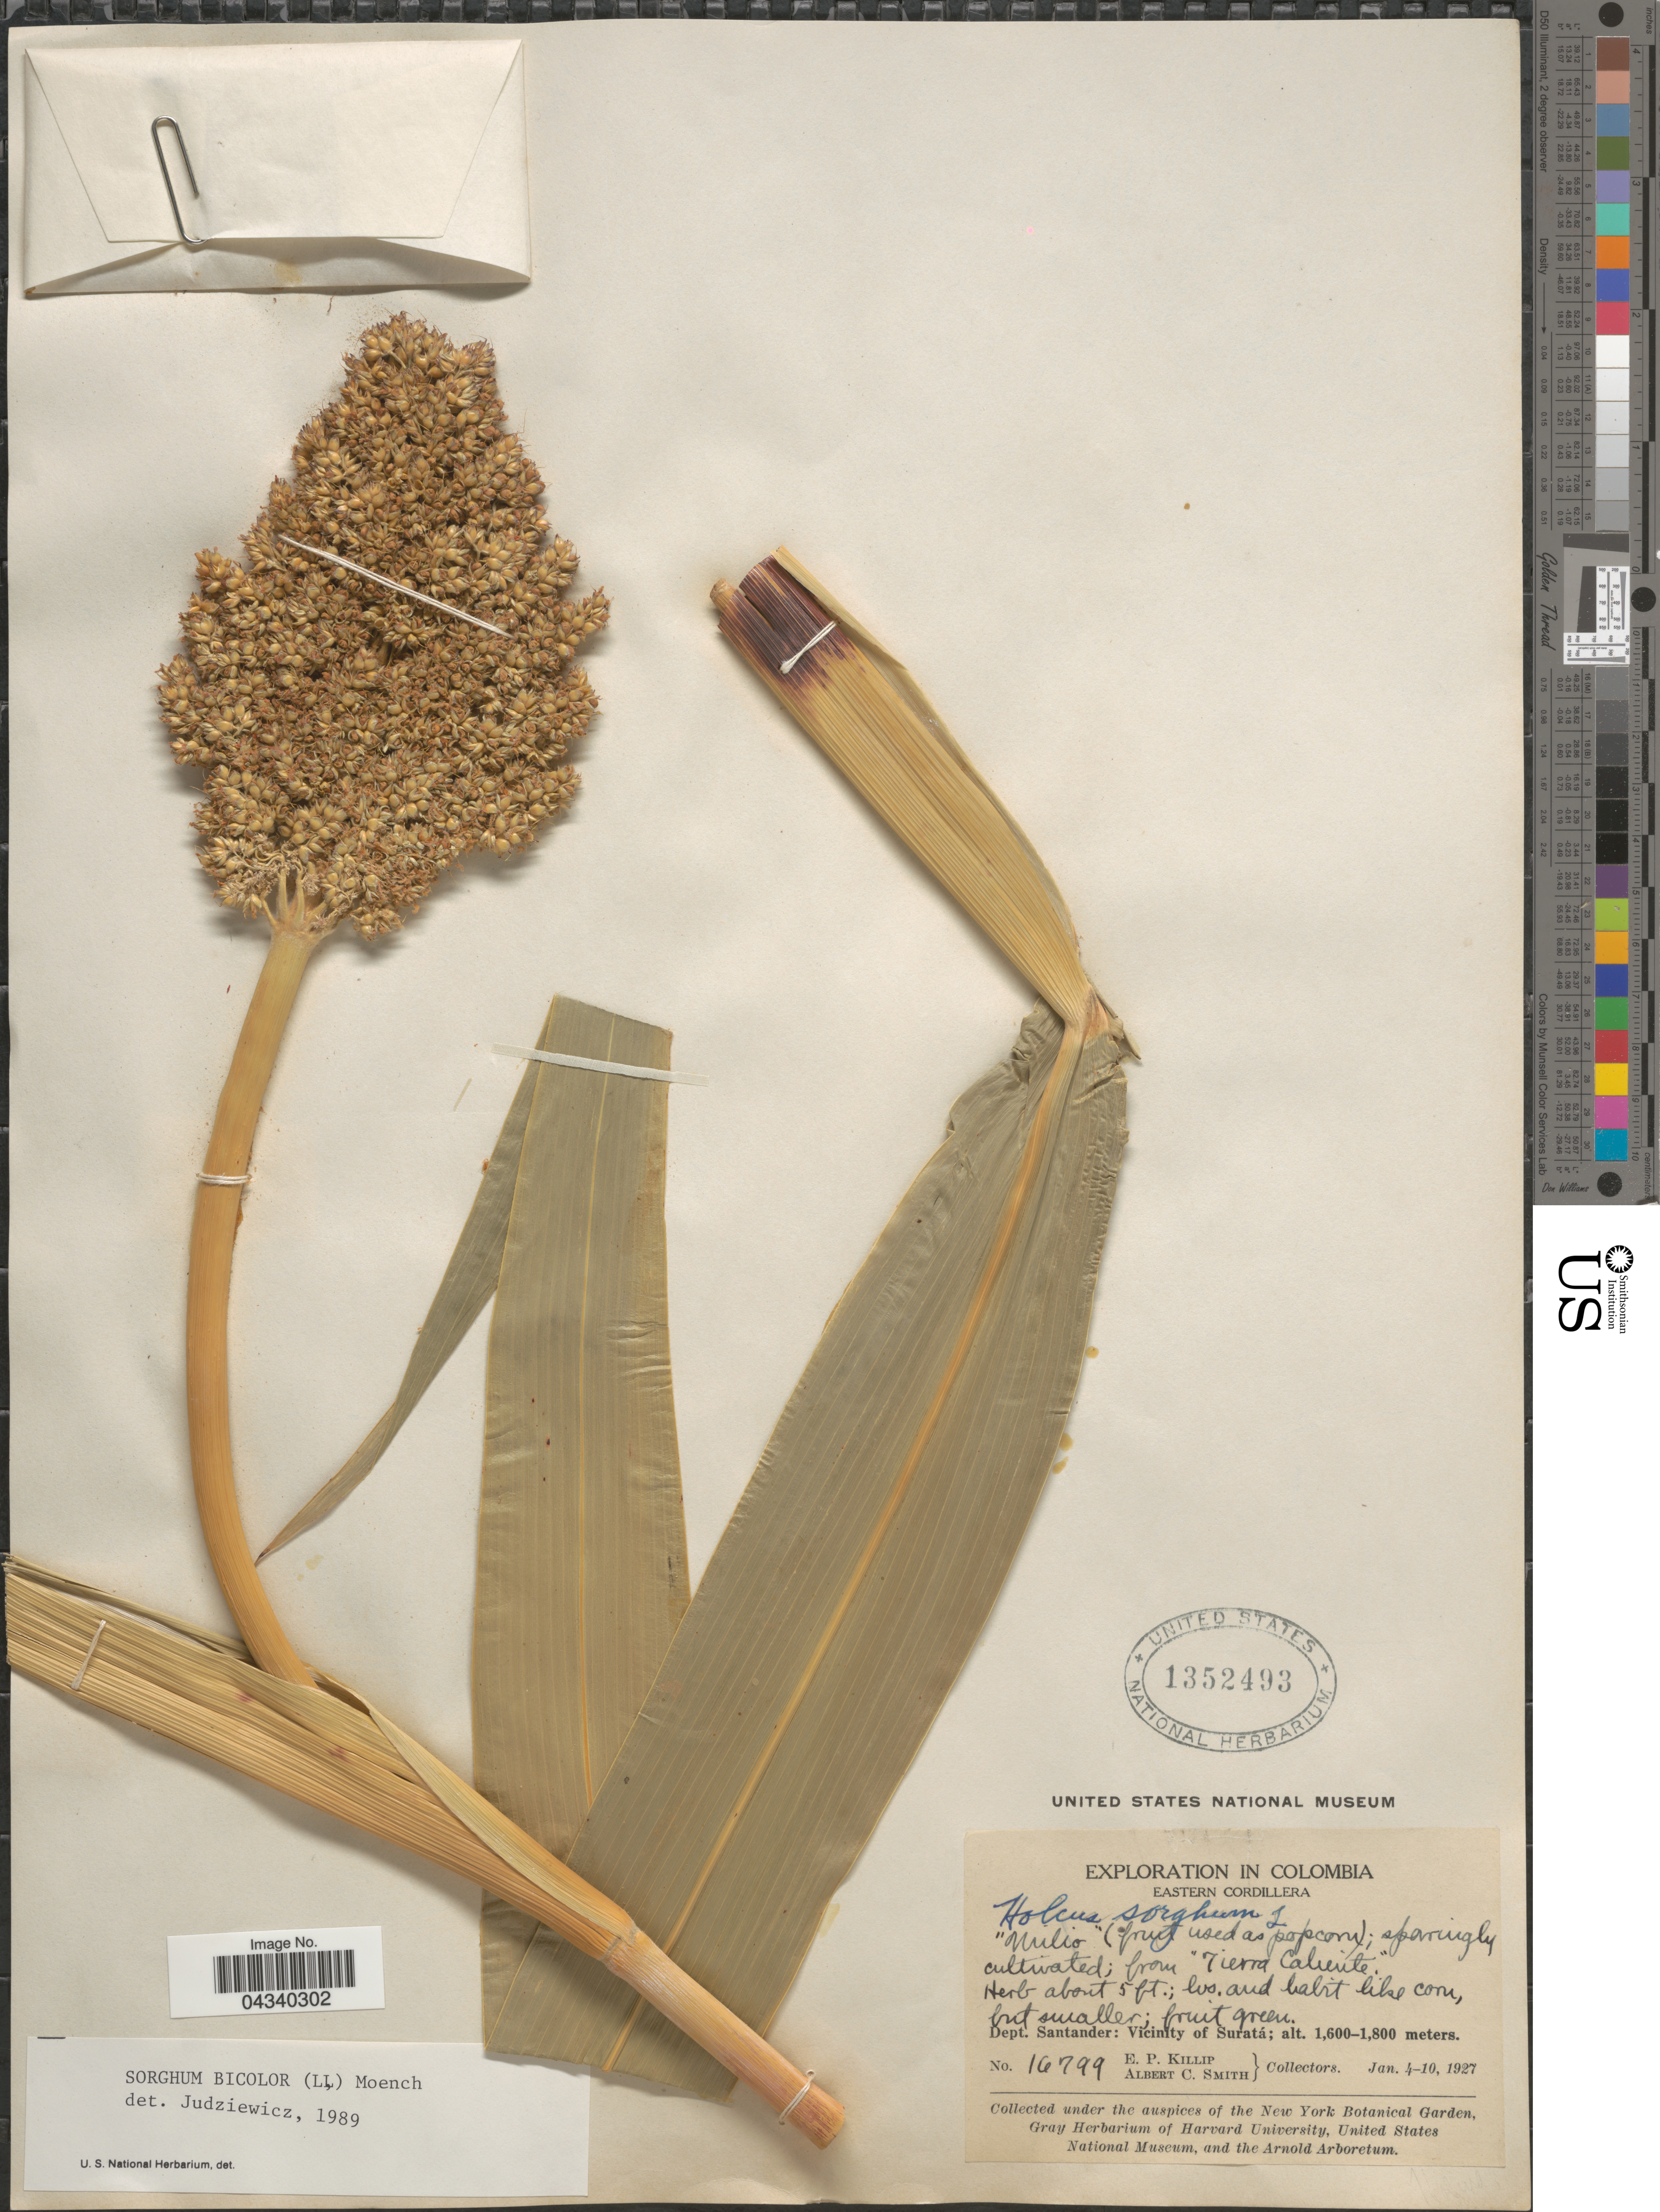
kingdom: Plantae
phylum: Tracheophyta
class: Liliopsida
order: Poales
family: Poaceae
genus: Sorghum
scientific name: Sorghum bicolor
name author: (L.) Moench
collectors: E. P. Killip & A. C. Smith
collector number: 16799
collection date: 1927-01-04/1927-01-10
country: Colombia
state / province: Santander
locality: Exploration in Colombia. Eastern Cordillera. Dept. Santander: Vicinity of Suratá.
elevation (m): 1600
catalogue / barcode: US 1352493